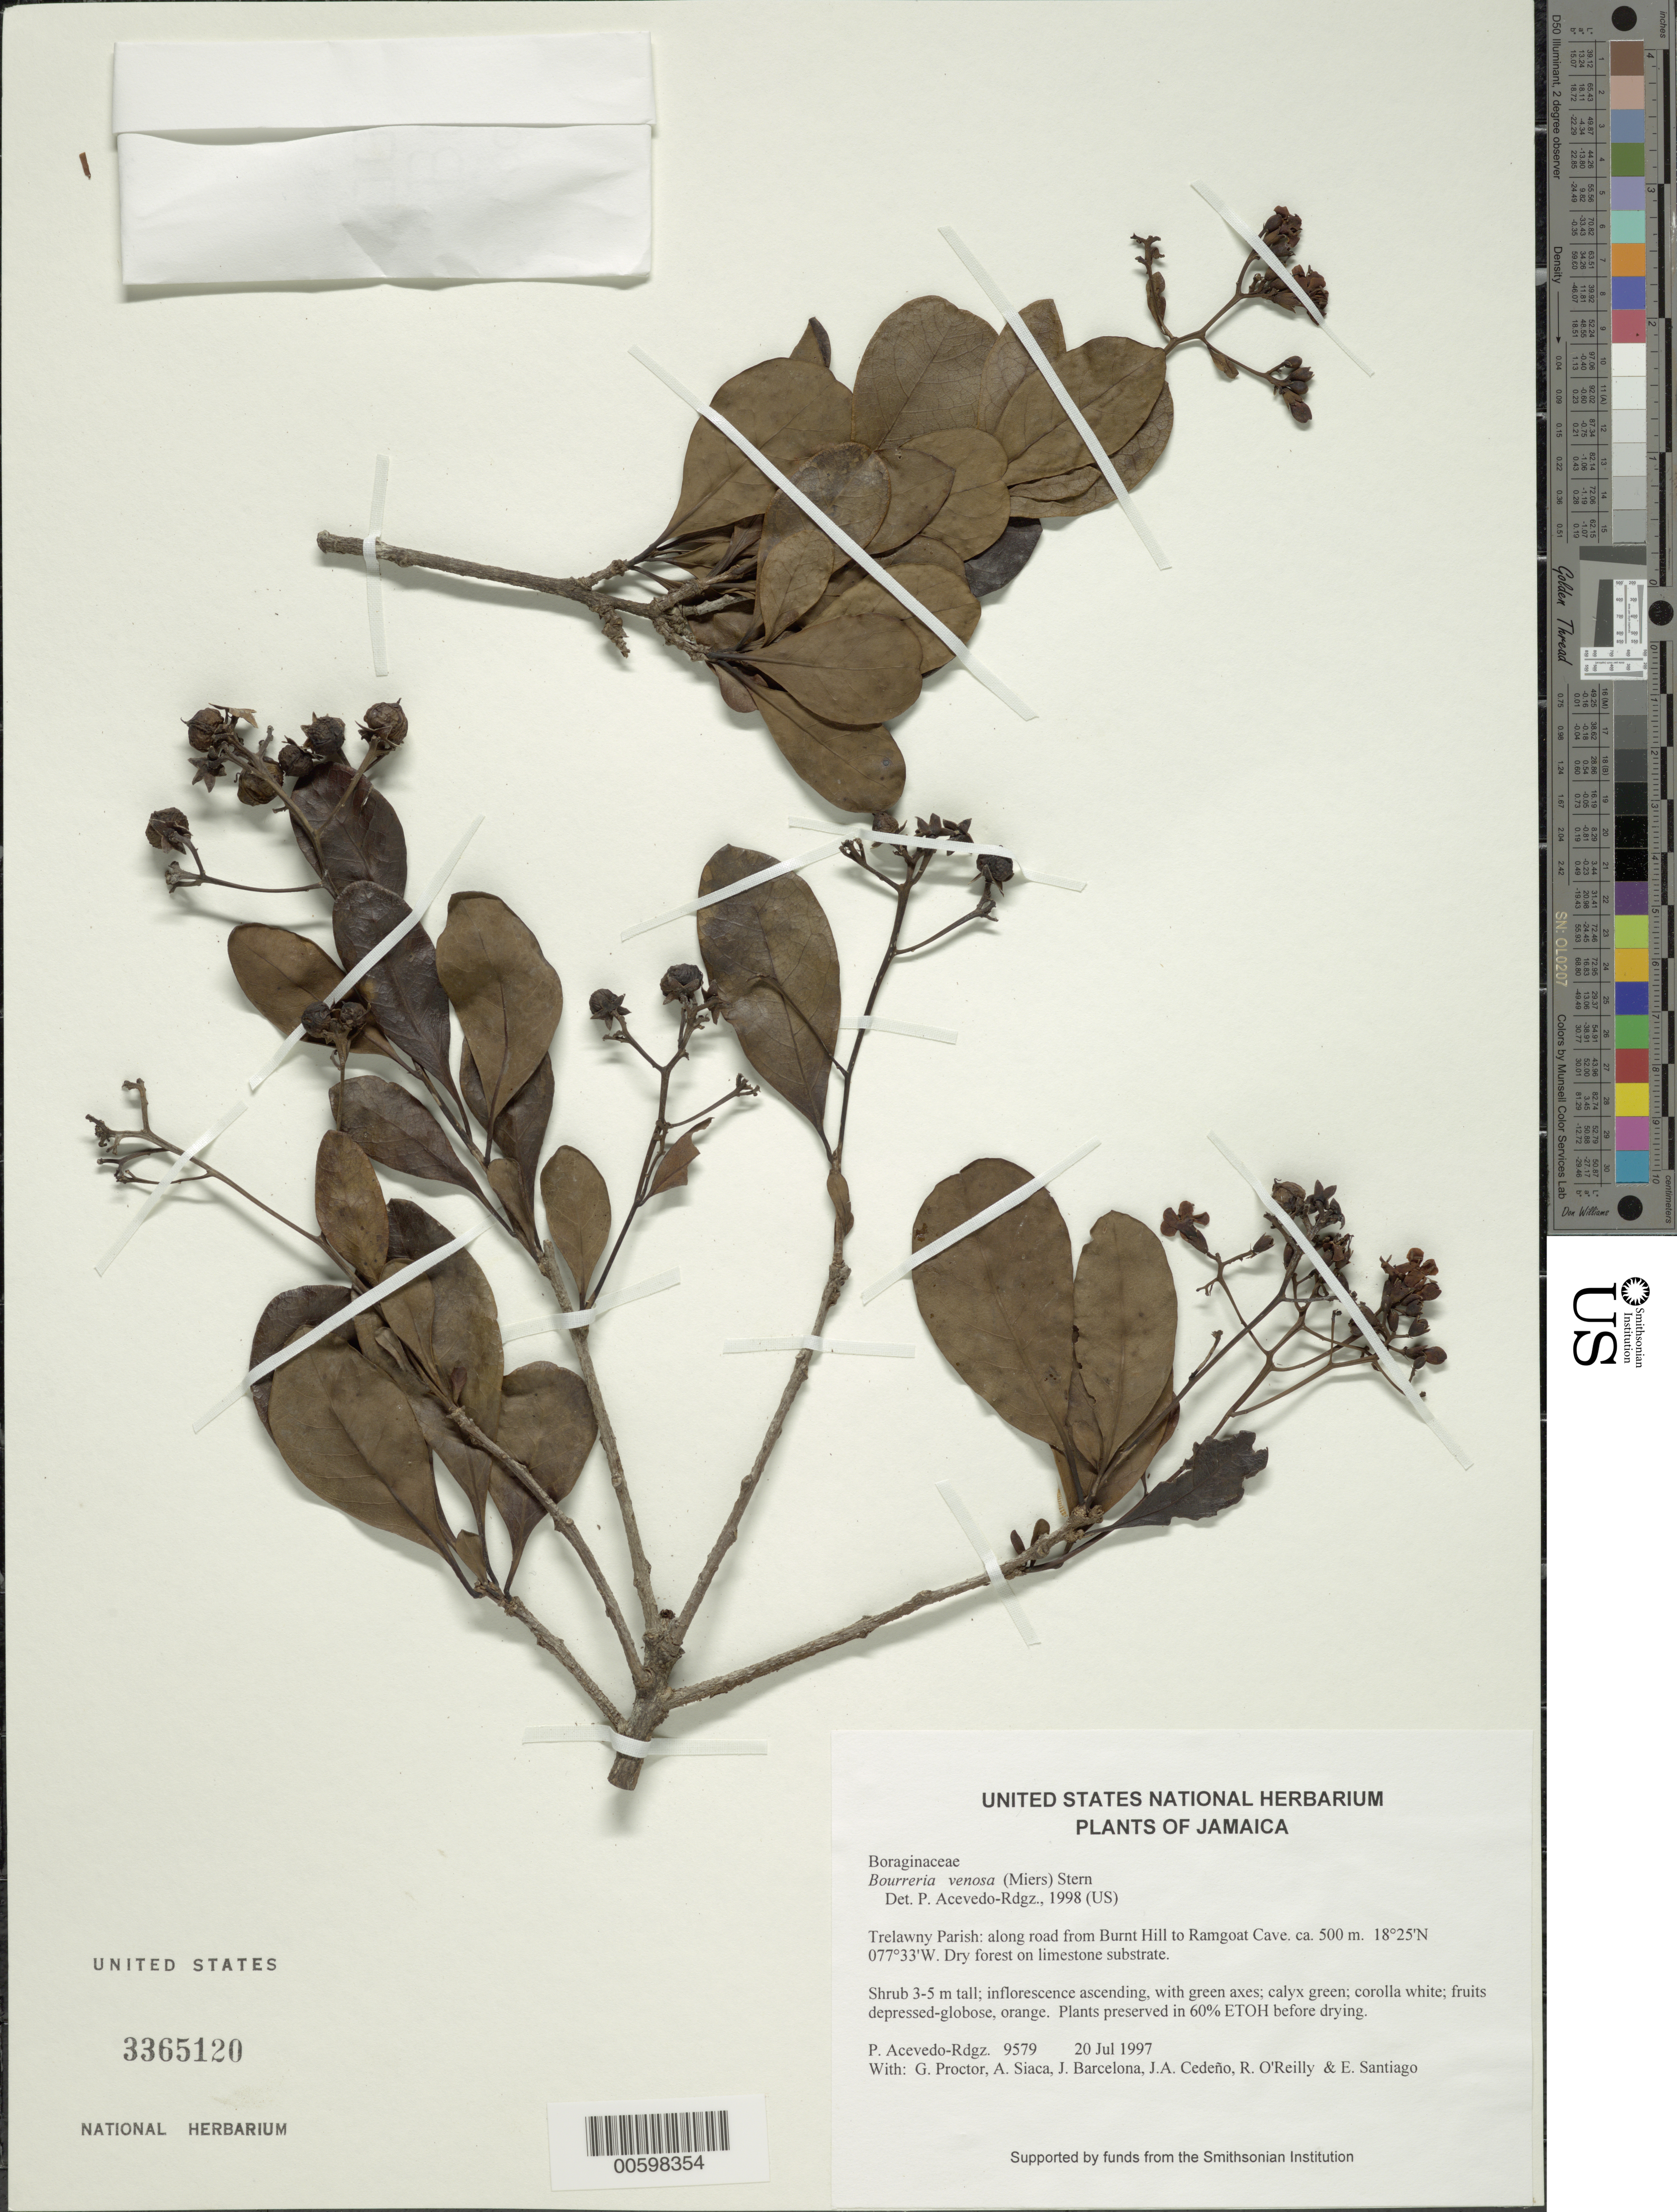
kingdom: Plantae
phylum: Tracheophyta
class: Magnoliopsida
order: Boraginales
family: Ehretiaceae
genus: Bourreria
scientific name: Bourreria venosa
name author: (Miers) Stearn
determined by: Acevedo-Rodríguez, P., (BOT), Smithsonian Institution - National Museum of Natural History (UNITED STATES)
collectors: P. Acevedo-Rodr., G. R. Proctor, A. Siaca, J. Barcelona, J. A. Cedeño M. & R. O'Reilly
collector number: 9579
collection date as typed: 20 Jul 1997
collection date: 1997-07-20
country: Jamaica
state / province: Trelawny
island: Jamaica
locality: Trelawny Parish: along road from Burnt Hill to Ramgoat Cave.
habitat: Dry forest on limestone substrate.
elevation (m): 500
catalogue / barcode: US 3365120